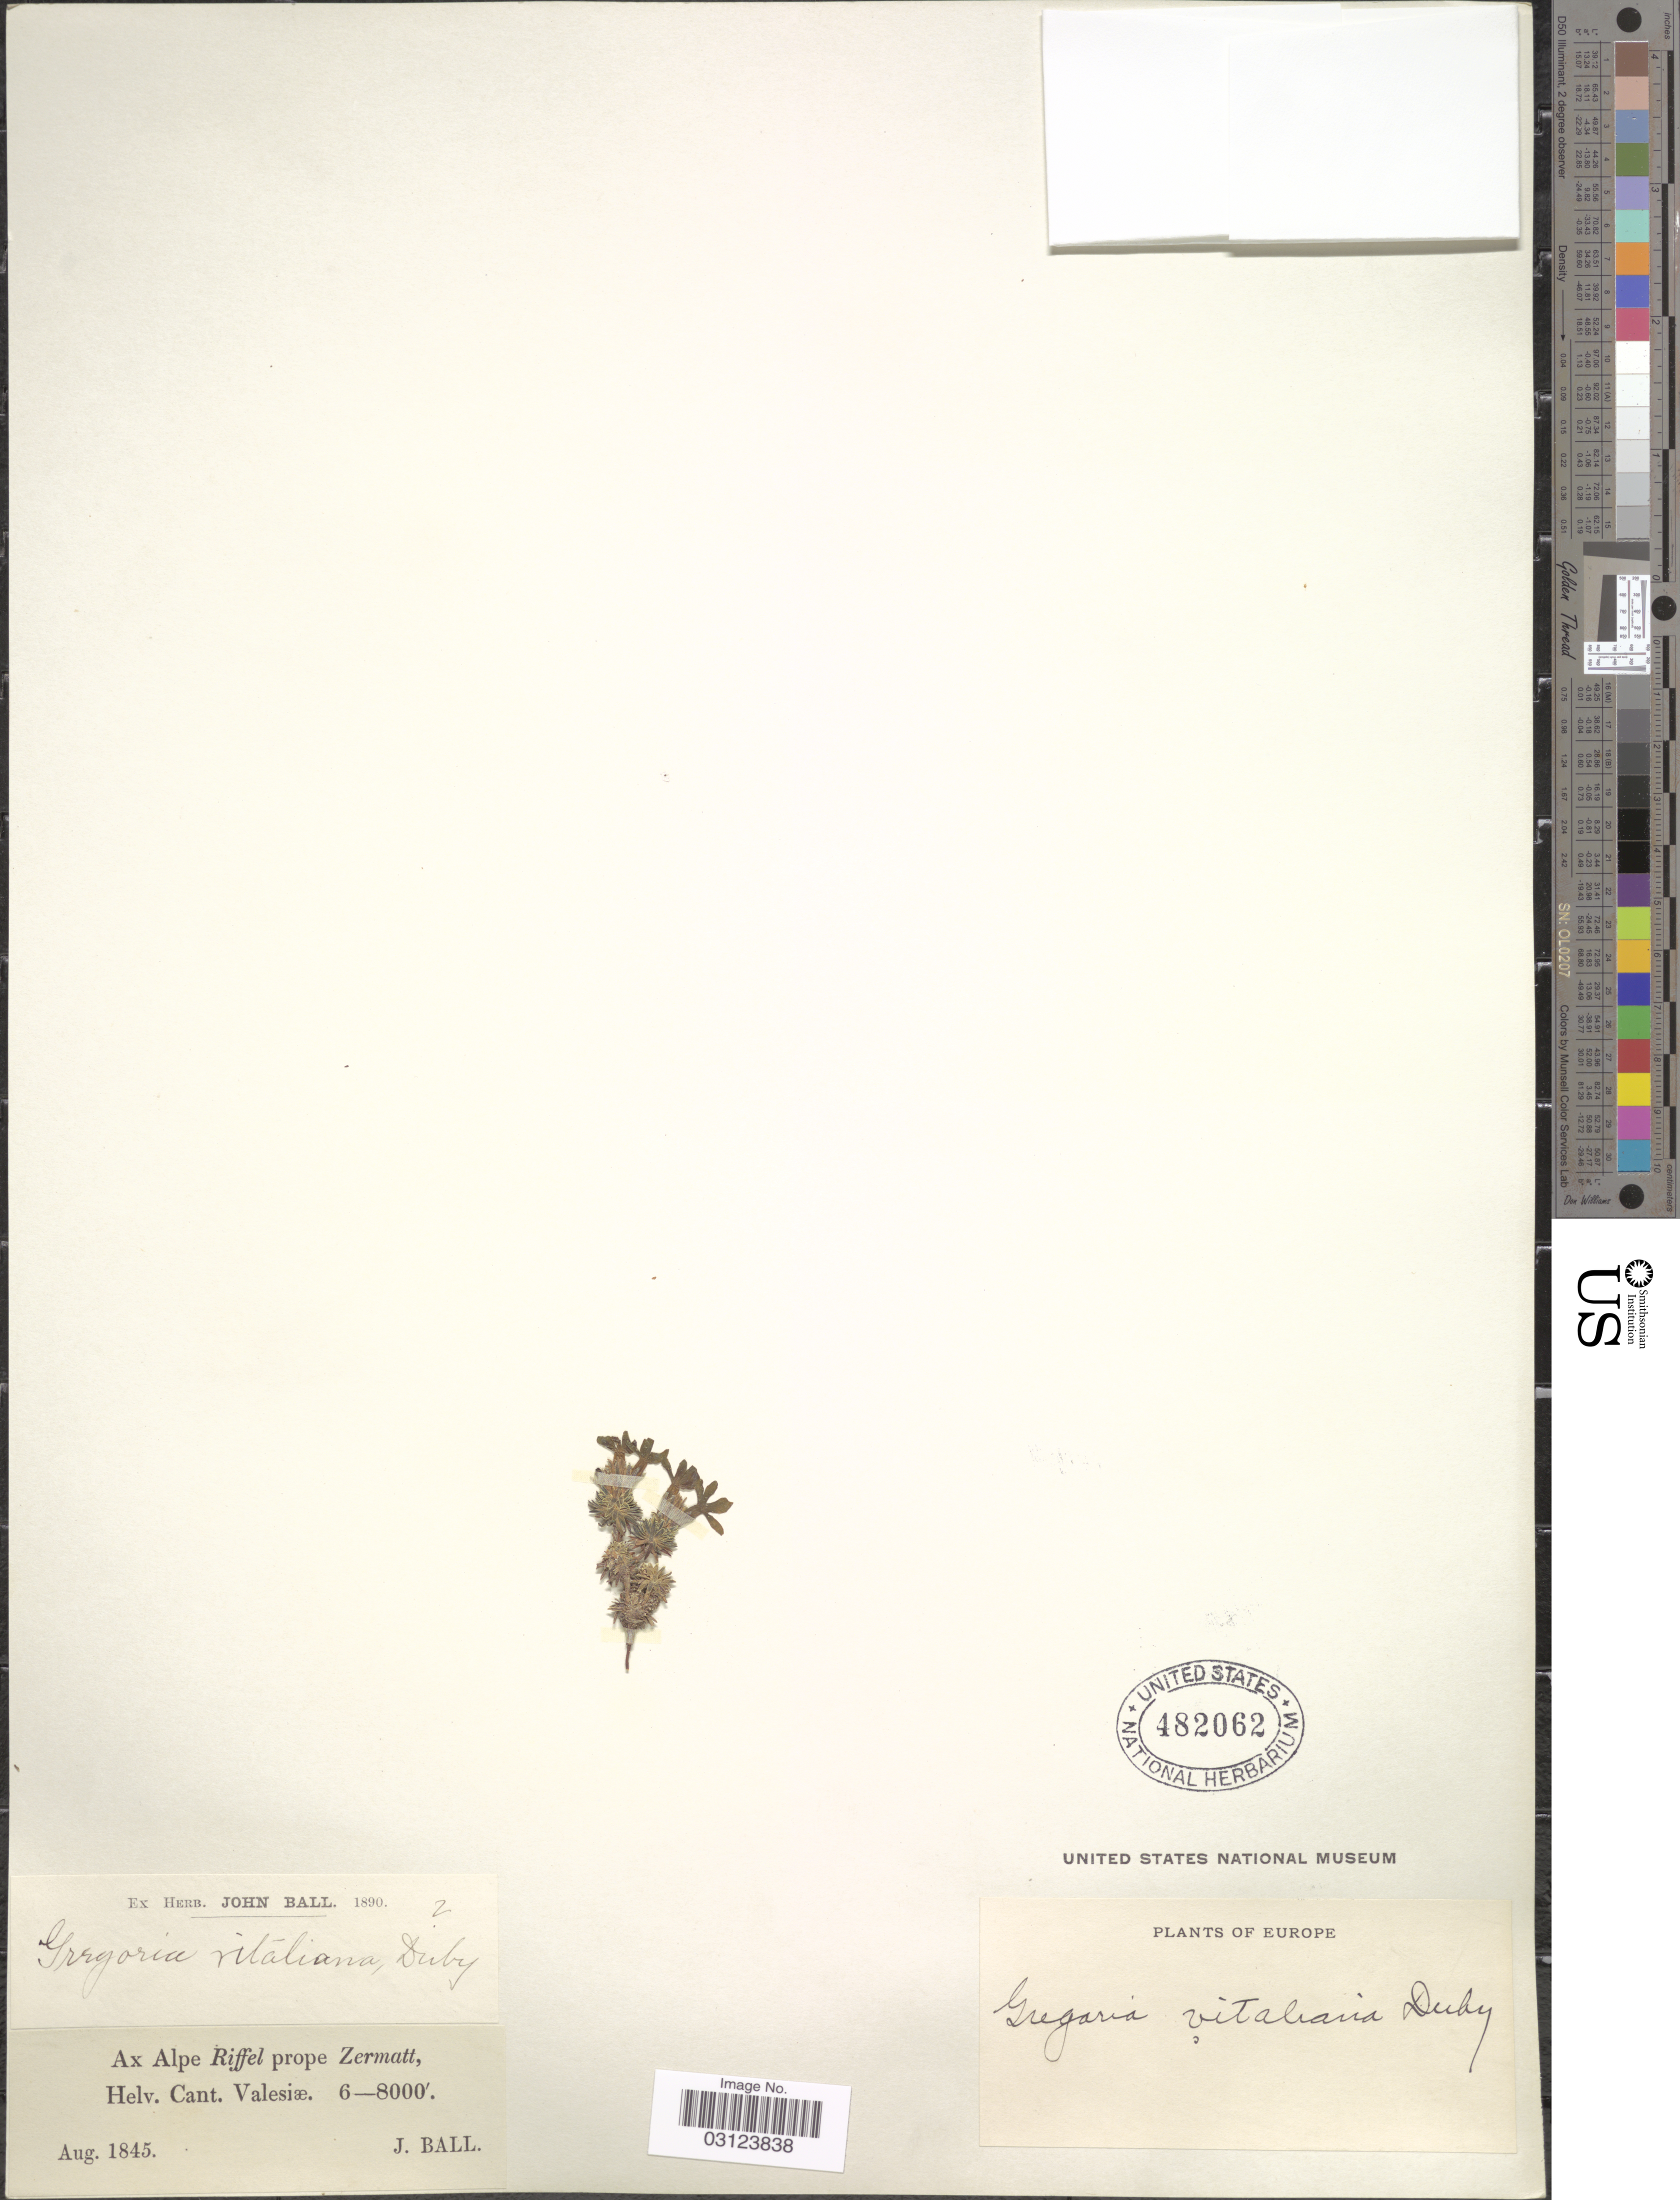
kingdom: Plantae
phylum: Tracheophyta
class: Magnoliopsida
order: Ericales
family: Primulaceae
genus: Androsace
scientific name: Androsace vitaliana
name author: (L.) Lapeyr.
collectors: J. Ball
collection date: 1845-08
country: Switzerland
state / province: Valais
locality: Ax Alpe Riffel prope Zermatt, Helv. Cant. Valesiæ.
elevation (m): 1829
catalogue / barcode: US 482062